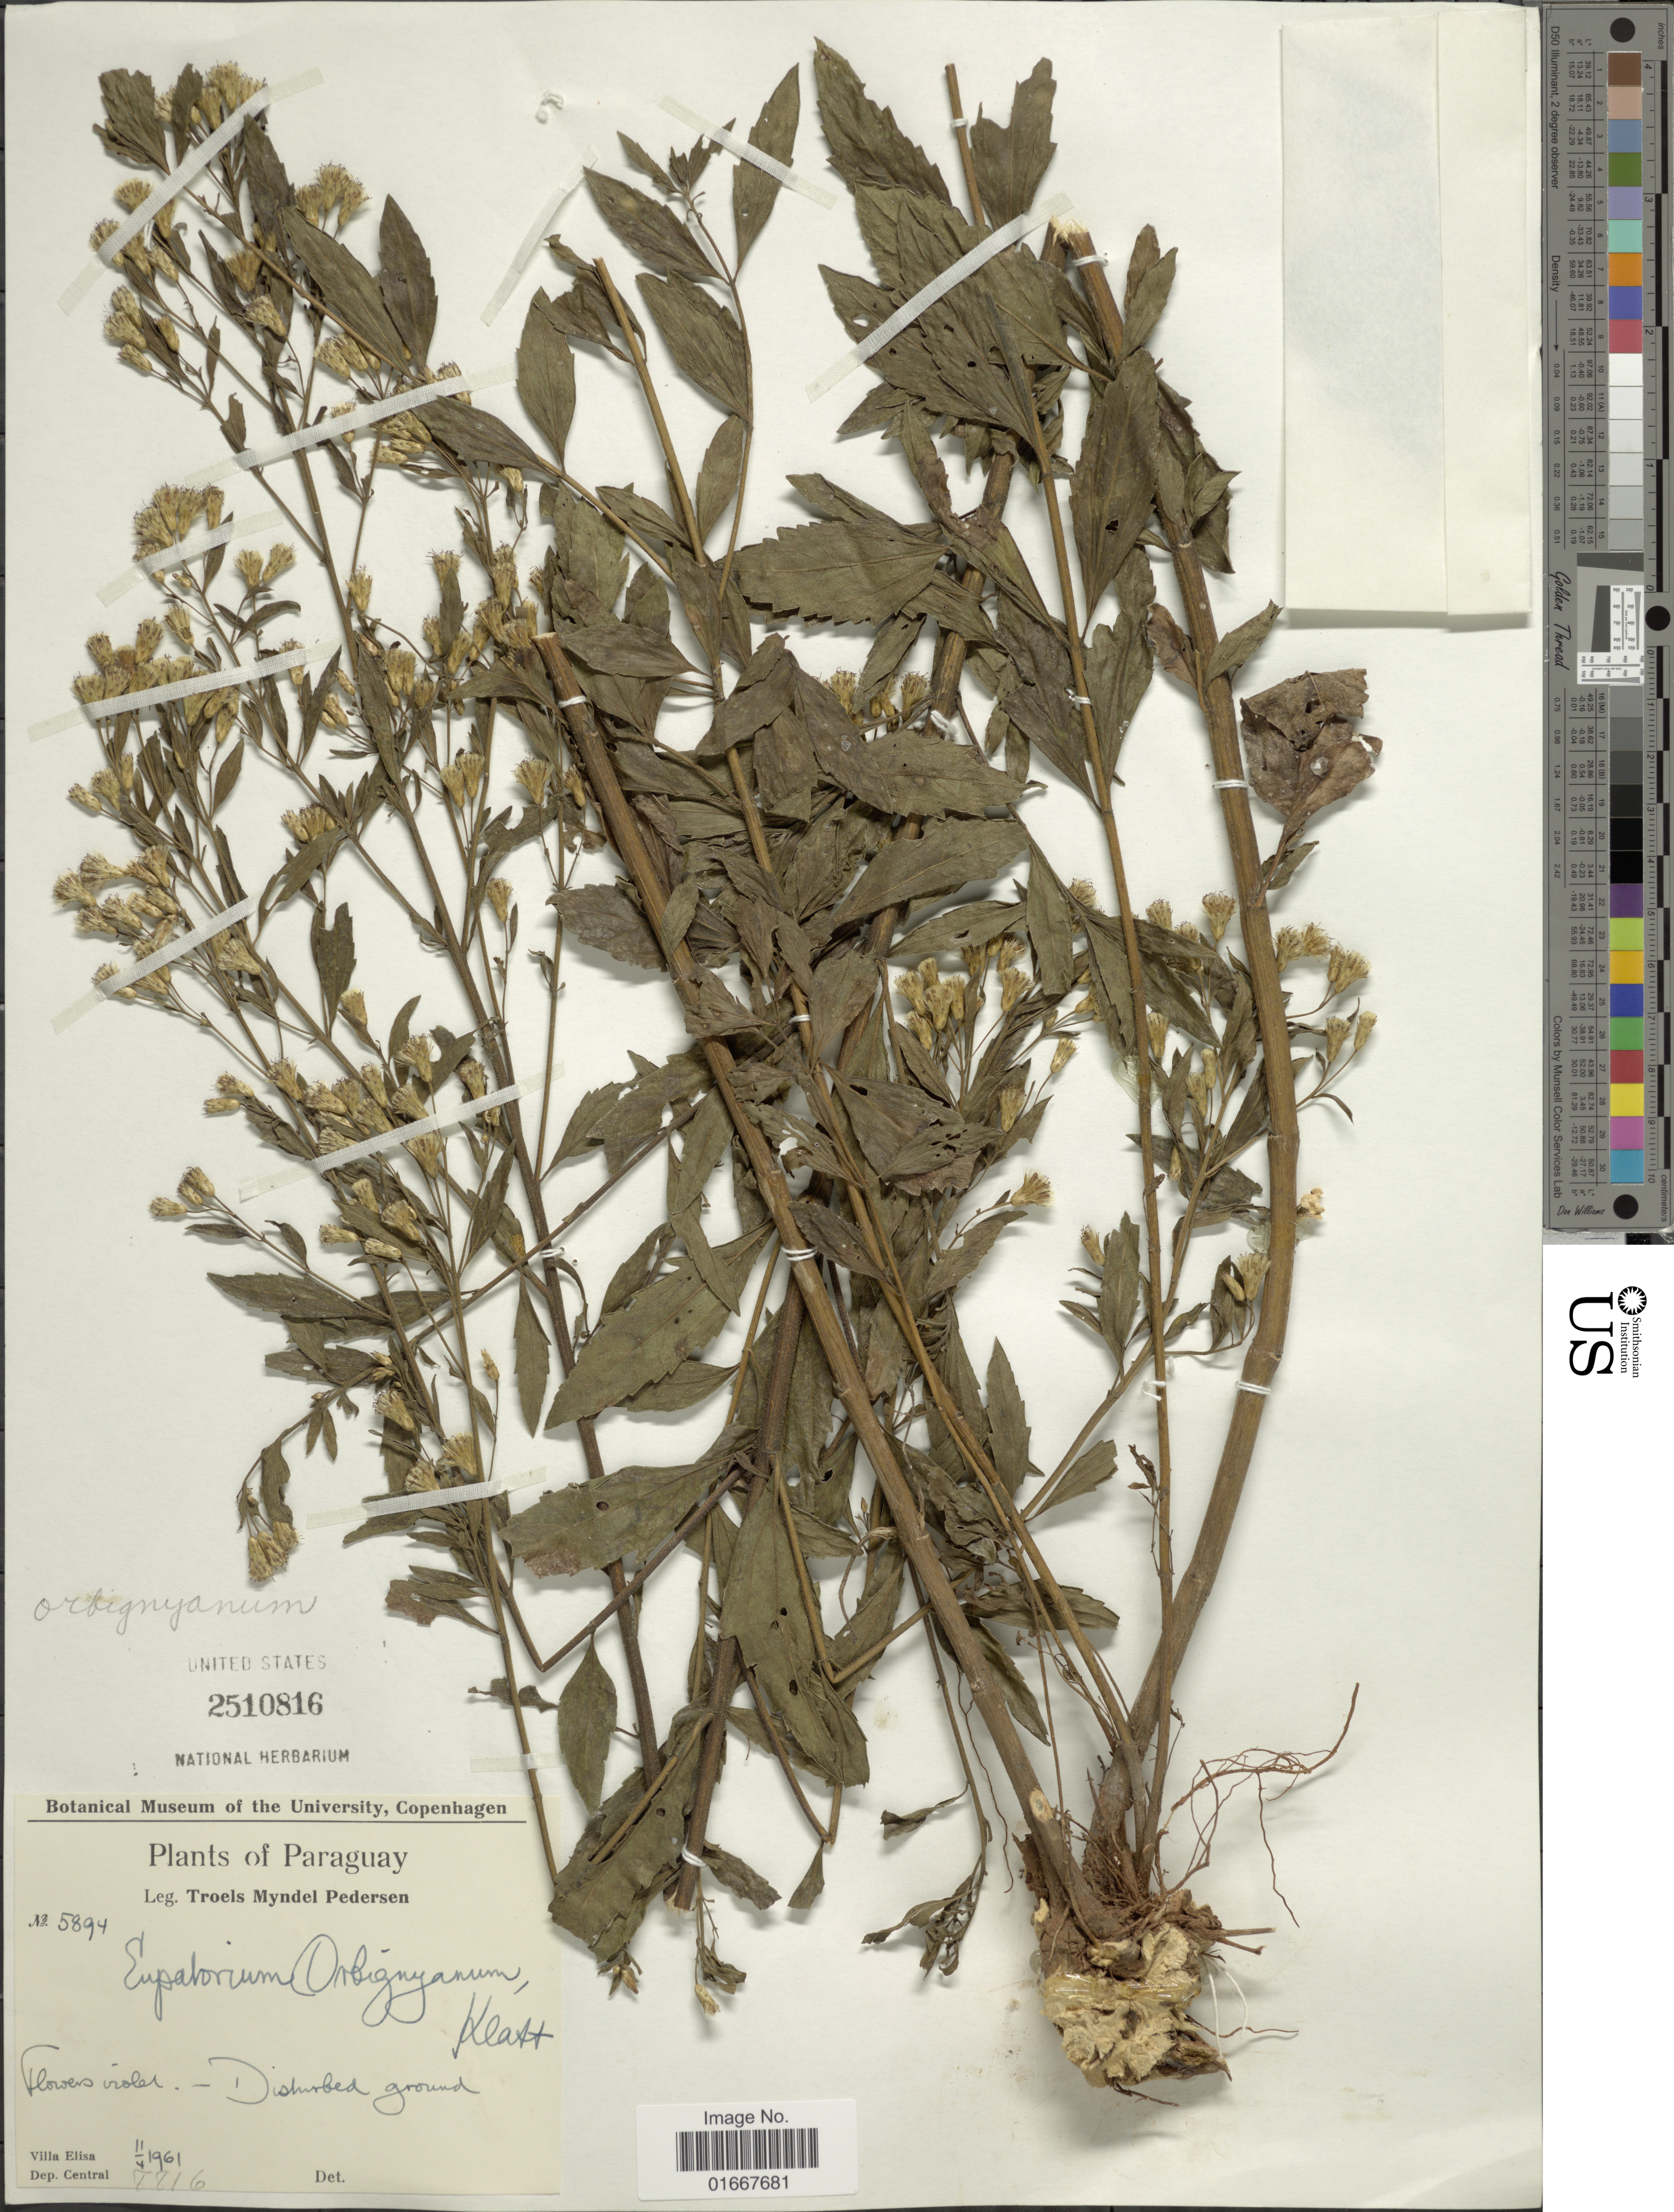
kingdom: Plantae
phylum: Tracheophyta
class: Magnoliopsida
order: Asterales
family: Asteraceae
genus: Chromolaena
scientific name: Chromolaena orbignyana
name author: (Klatt) R.M. King & H. Rob.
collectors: T. Pederson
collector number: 5894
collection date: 1961-04-11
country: Paraguay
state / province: Central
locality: Villa Elisa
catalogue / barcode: US 2510816